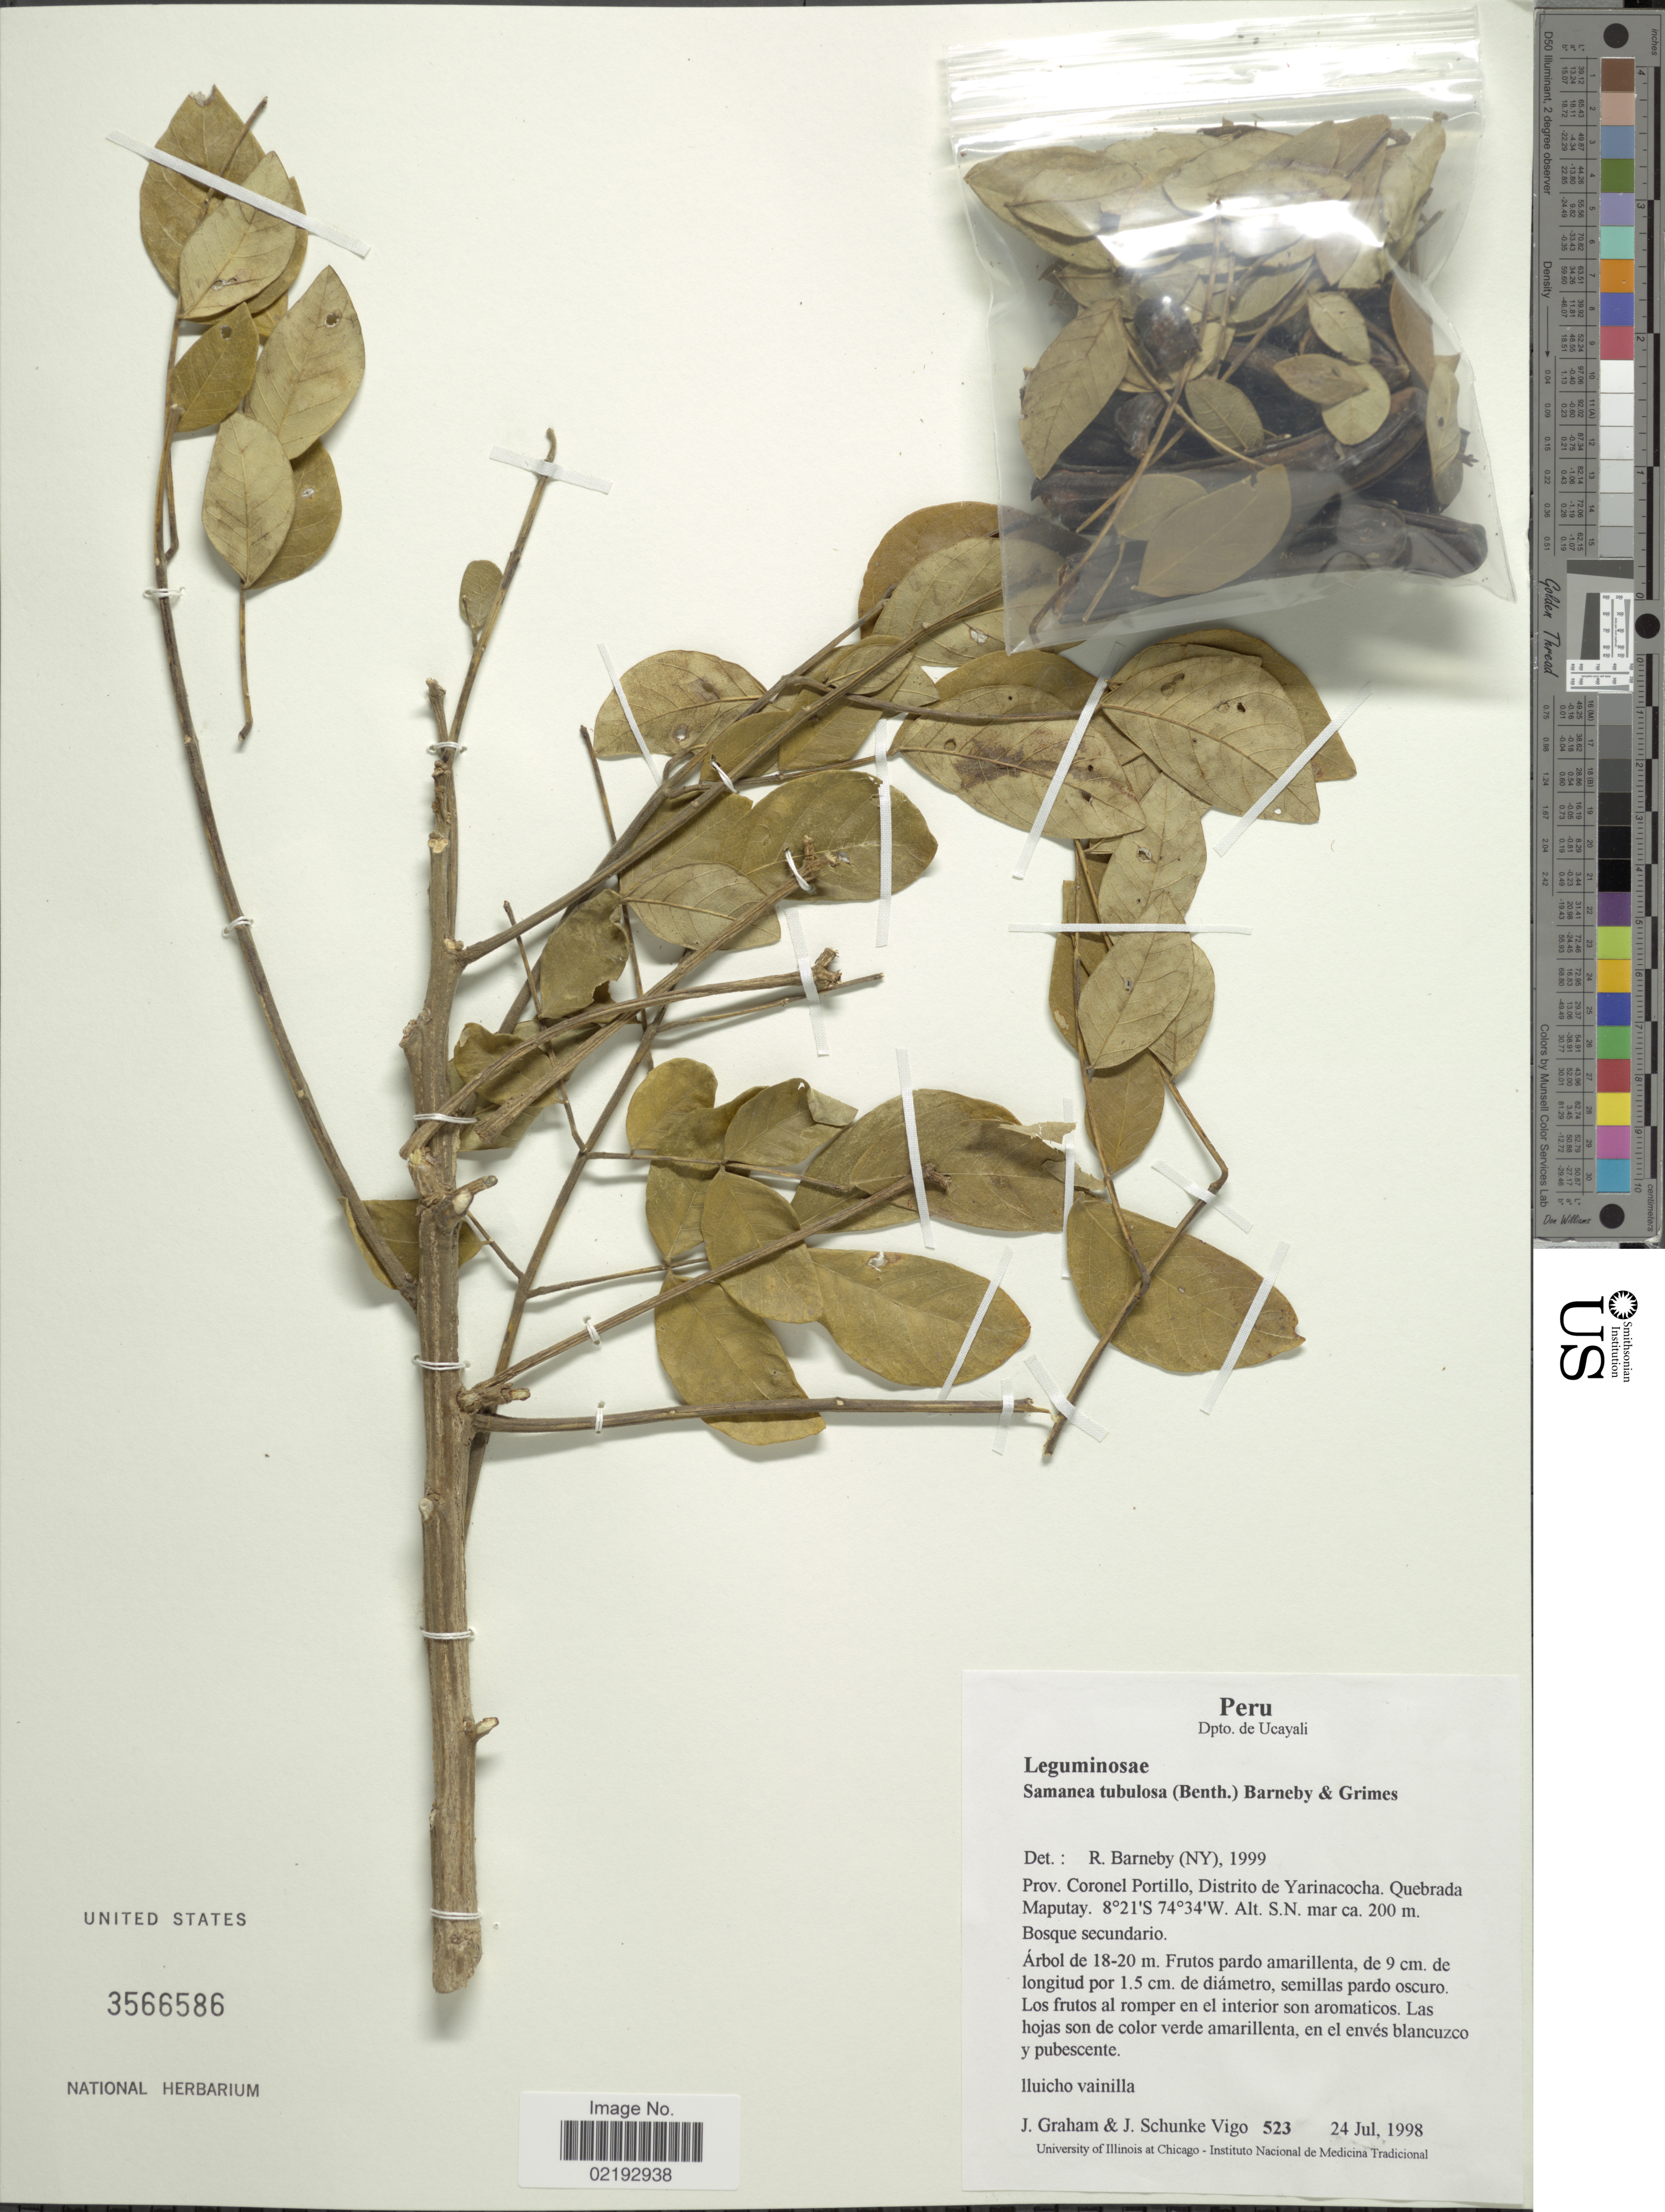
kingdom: Plantae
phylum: Tracheophyta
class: Magnoliopsida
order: Fabales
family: Fabaceae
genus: Samanea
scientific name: Samanea tubulosa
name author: (Benth.) Barneby & J.W. Grimes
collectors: J. Graham & J. Schunke Vigo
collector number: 523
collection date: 1998-07-24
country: Peru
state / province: Ucayali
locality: Prov. Coronel Portillo, Distrito de Yarinacocha, Quebrada Maputay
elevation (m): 200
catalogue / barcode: US 3566586